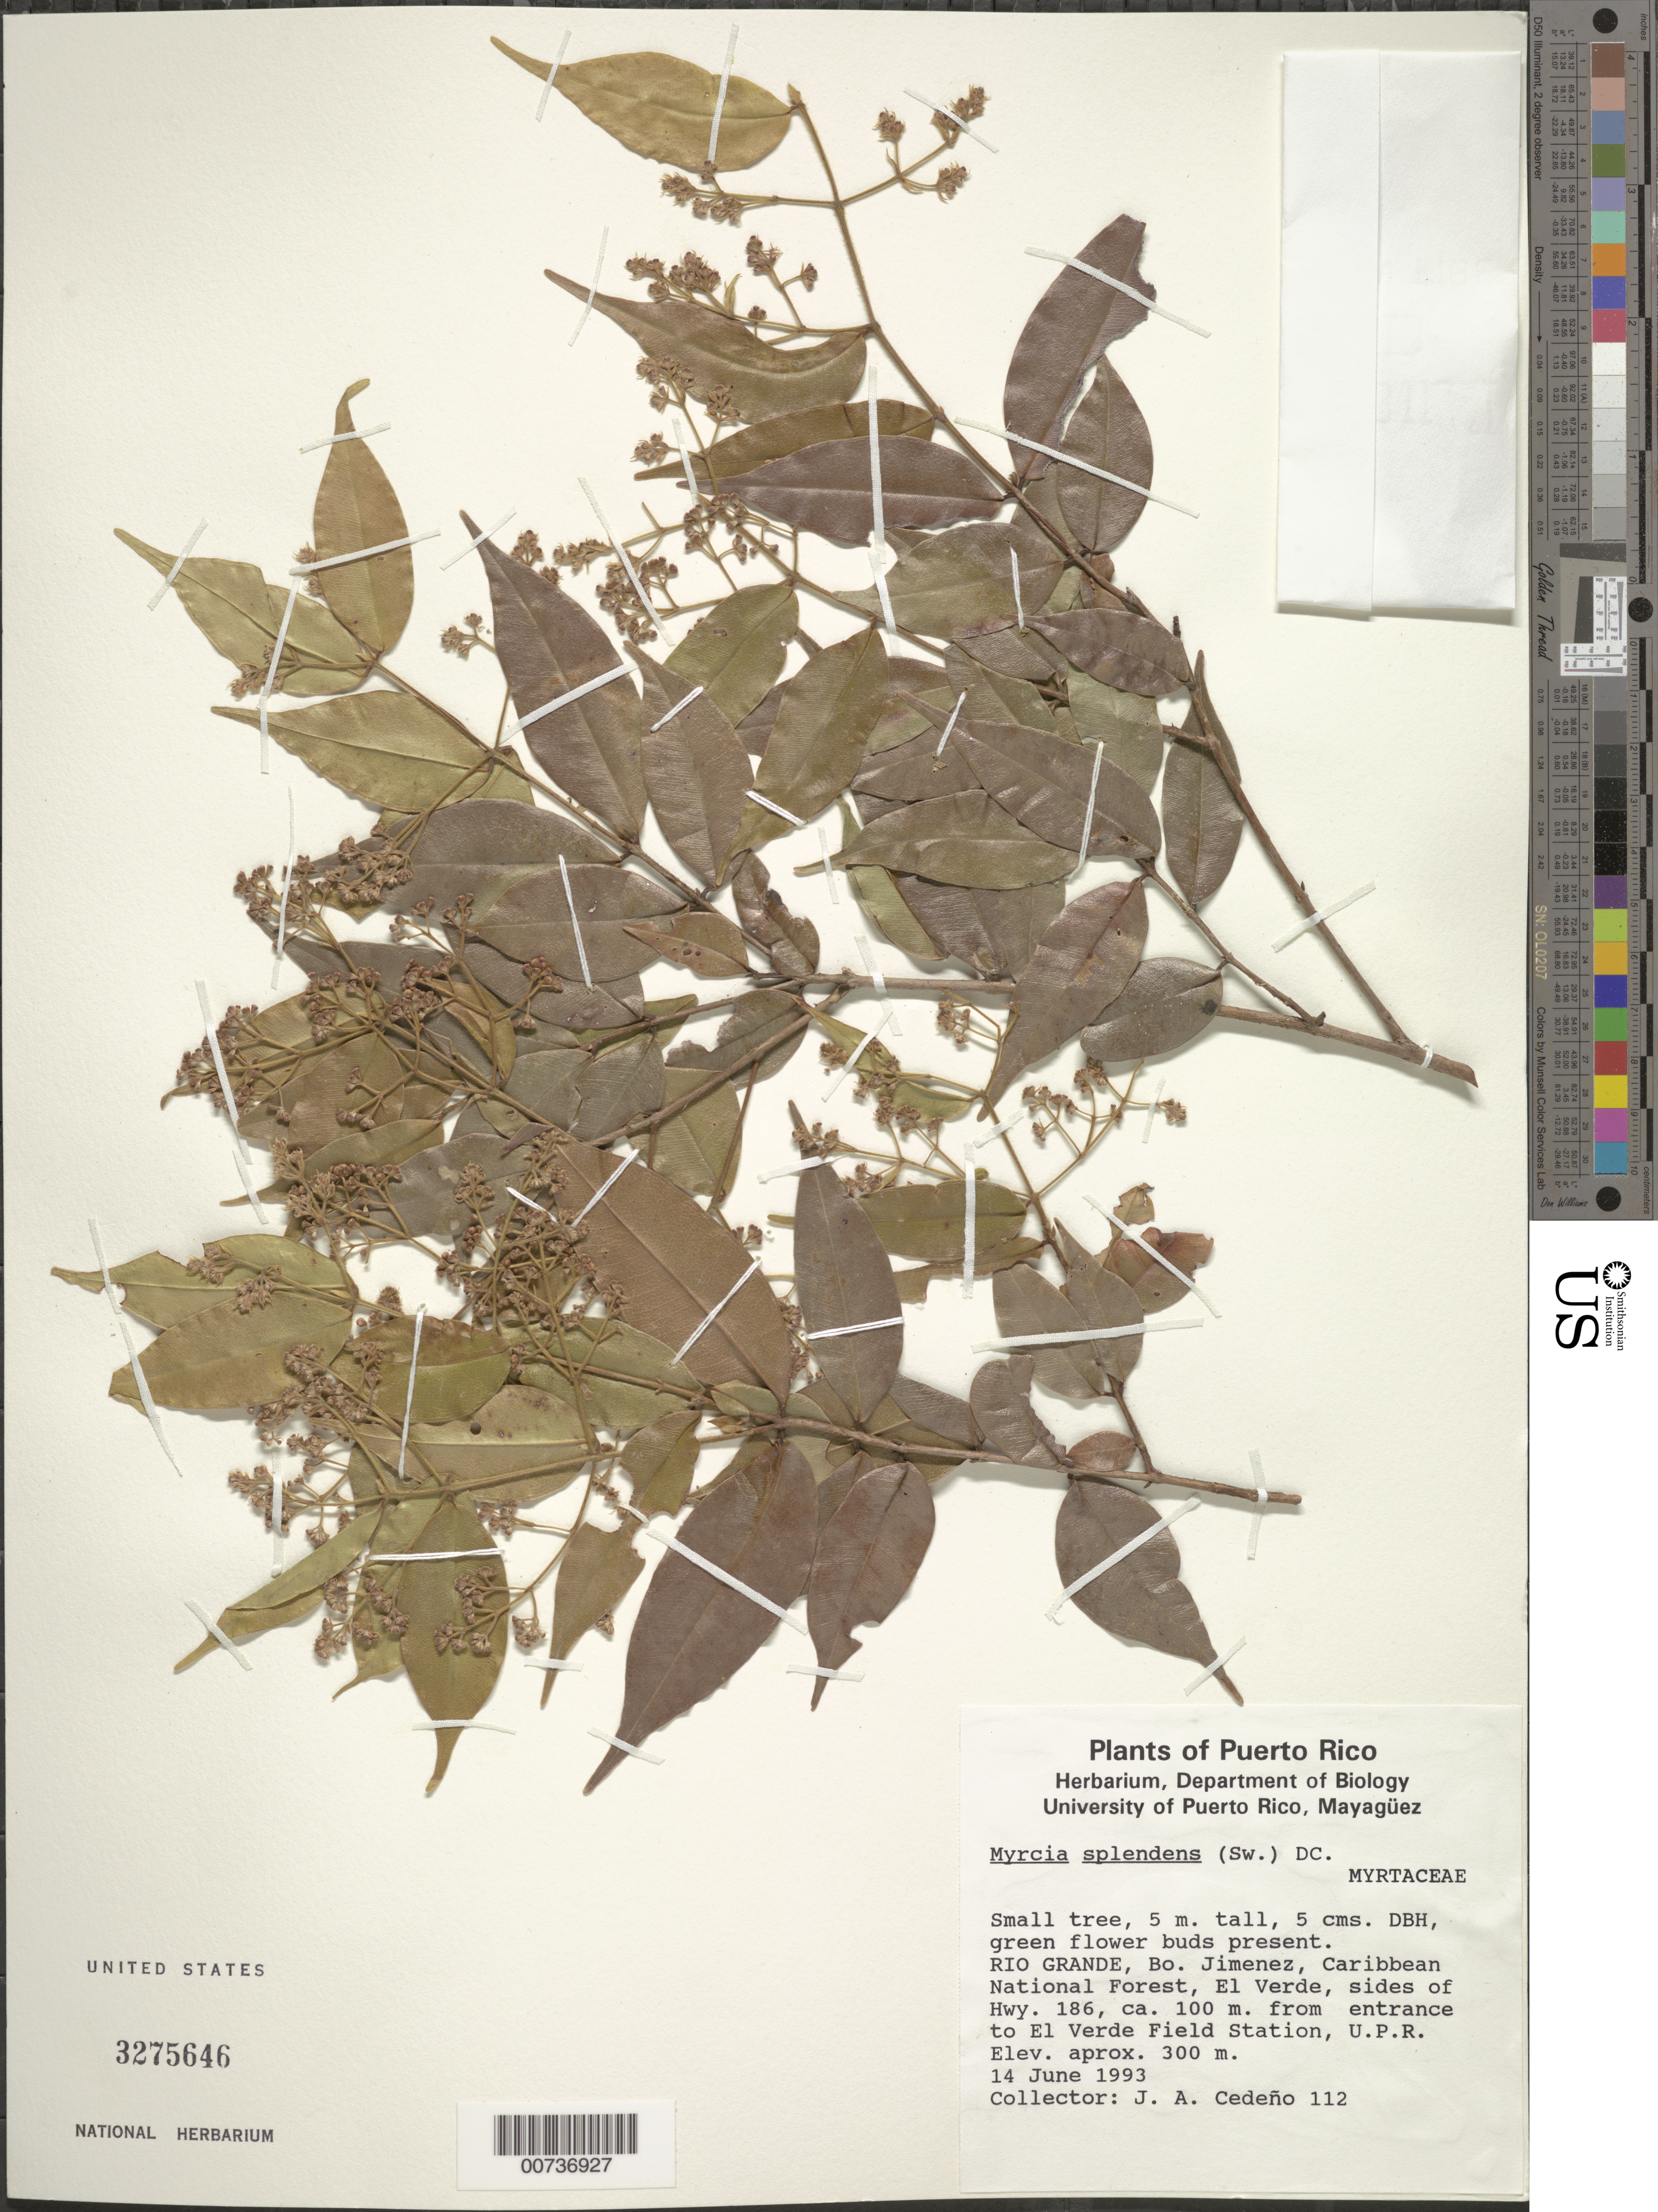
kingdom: Plantae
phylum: Tracheophyta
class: Magnoliopsida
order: Myrtales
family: Myrtaceae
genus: Myrcia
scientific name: Myrcia splendens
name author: (Sw.) DC.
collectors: J. A. Cedeño M.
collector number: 112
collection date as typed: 14 Jun 1993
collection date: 1993-06-14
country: Puerto Rico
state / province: Río Grande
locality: Río Grande: Barrio Jimenez, Caribbean National Forest, El Verde, sides of Hwy. 186, ca. 100 m from entrance to El Verde Field Station, U. P. R.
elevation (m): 300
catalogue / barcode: US 3275646